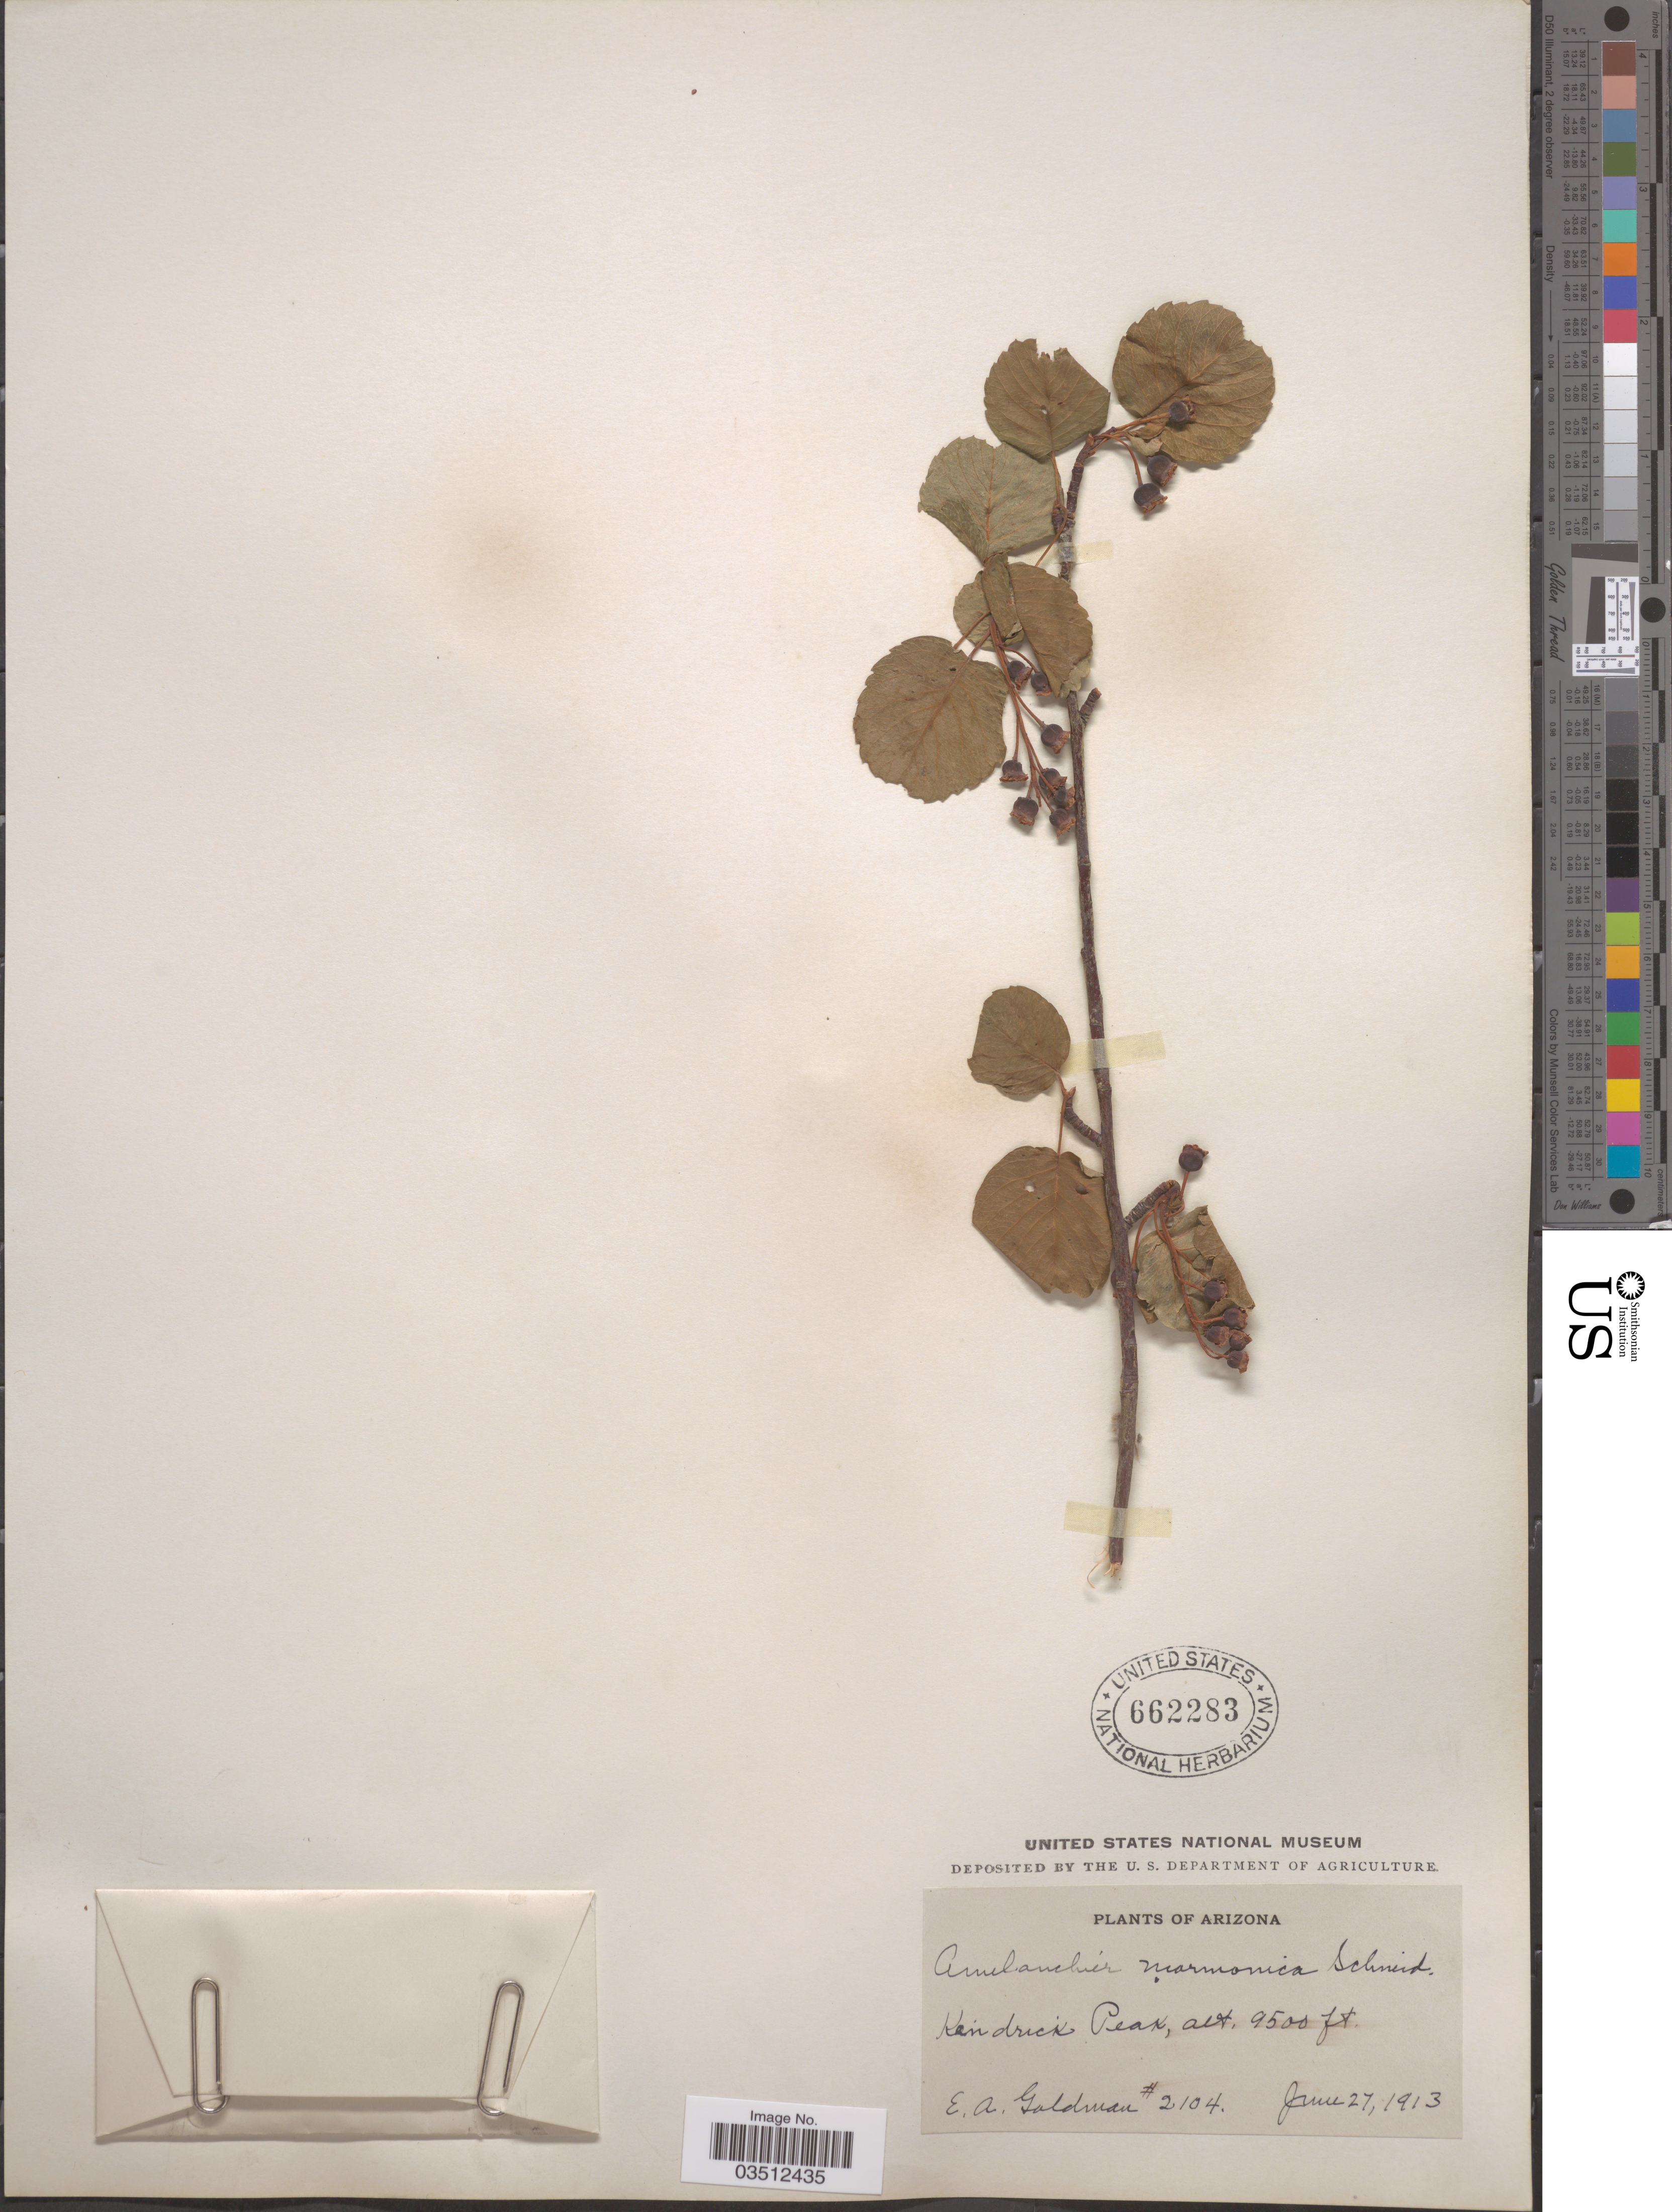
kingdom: Plantae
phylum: Tracheophyta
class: Magnoliopsida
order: Rosales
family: Rosaceae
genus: Amelanchier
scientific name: Amelanchier mormonica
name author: C.K. Schneid.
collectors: E. A. Goldman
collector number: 2104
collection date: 1913-06-27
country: United States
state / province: Arizona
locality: Kendrick Peak.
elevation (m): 2896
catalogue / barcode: US 662283